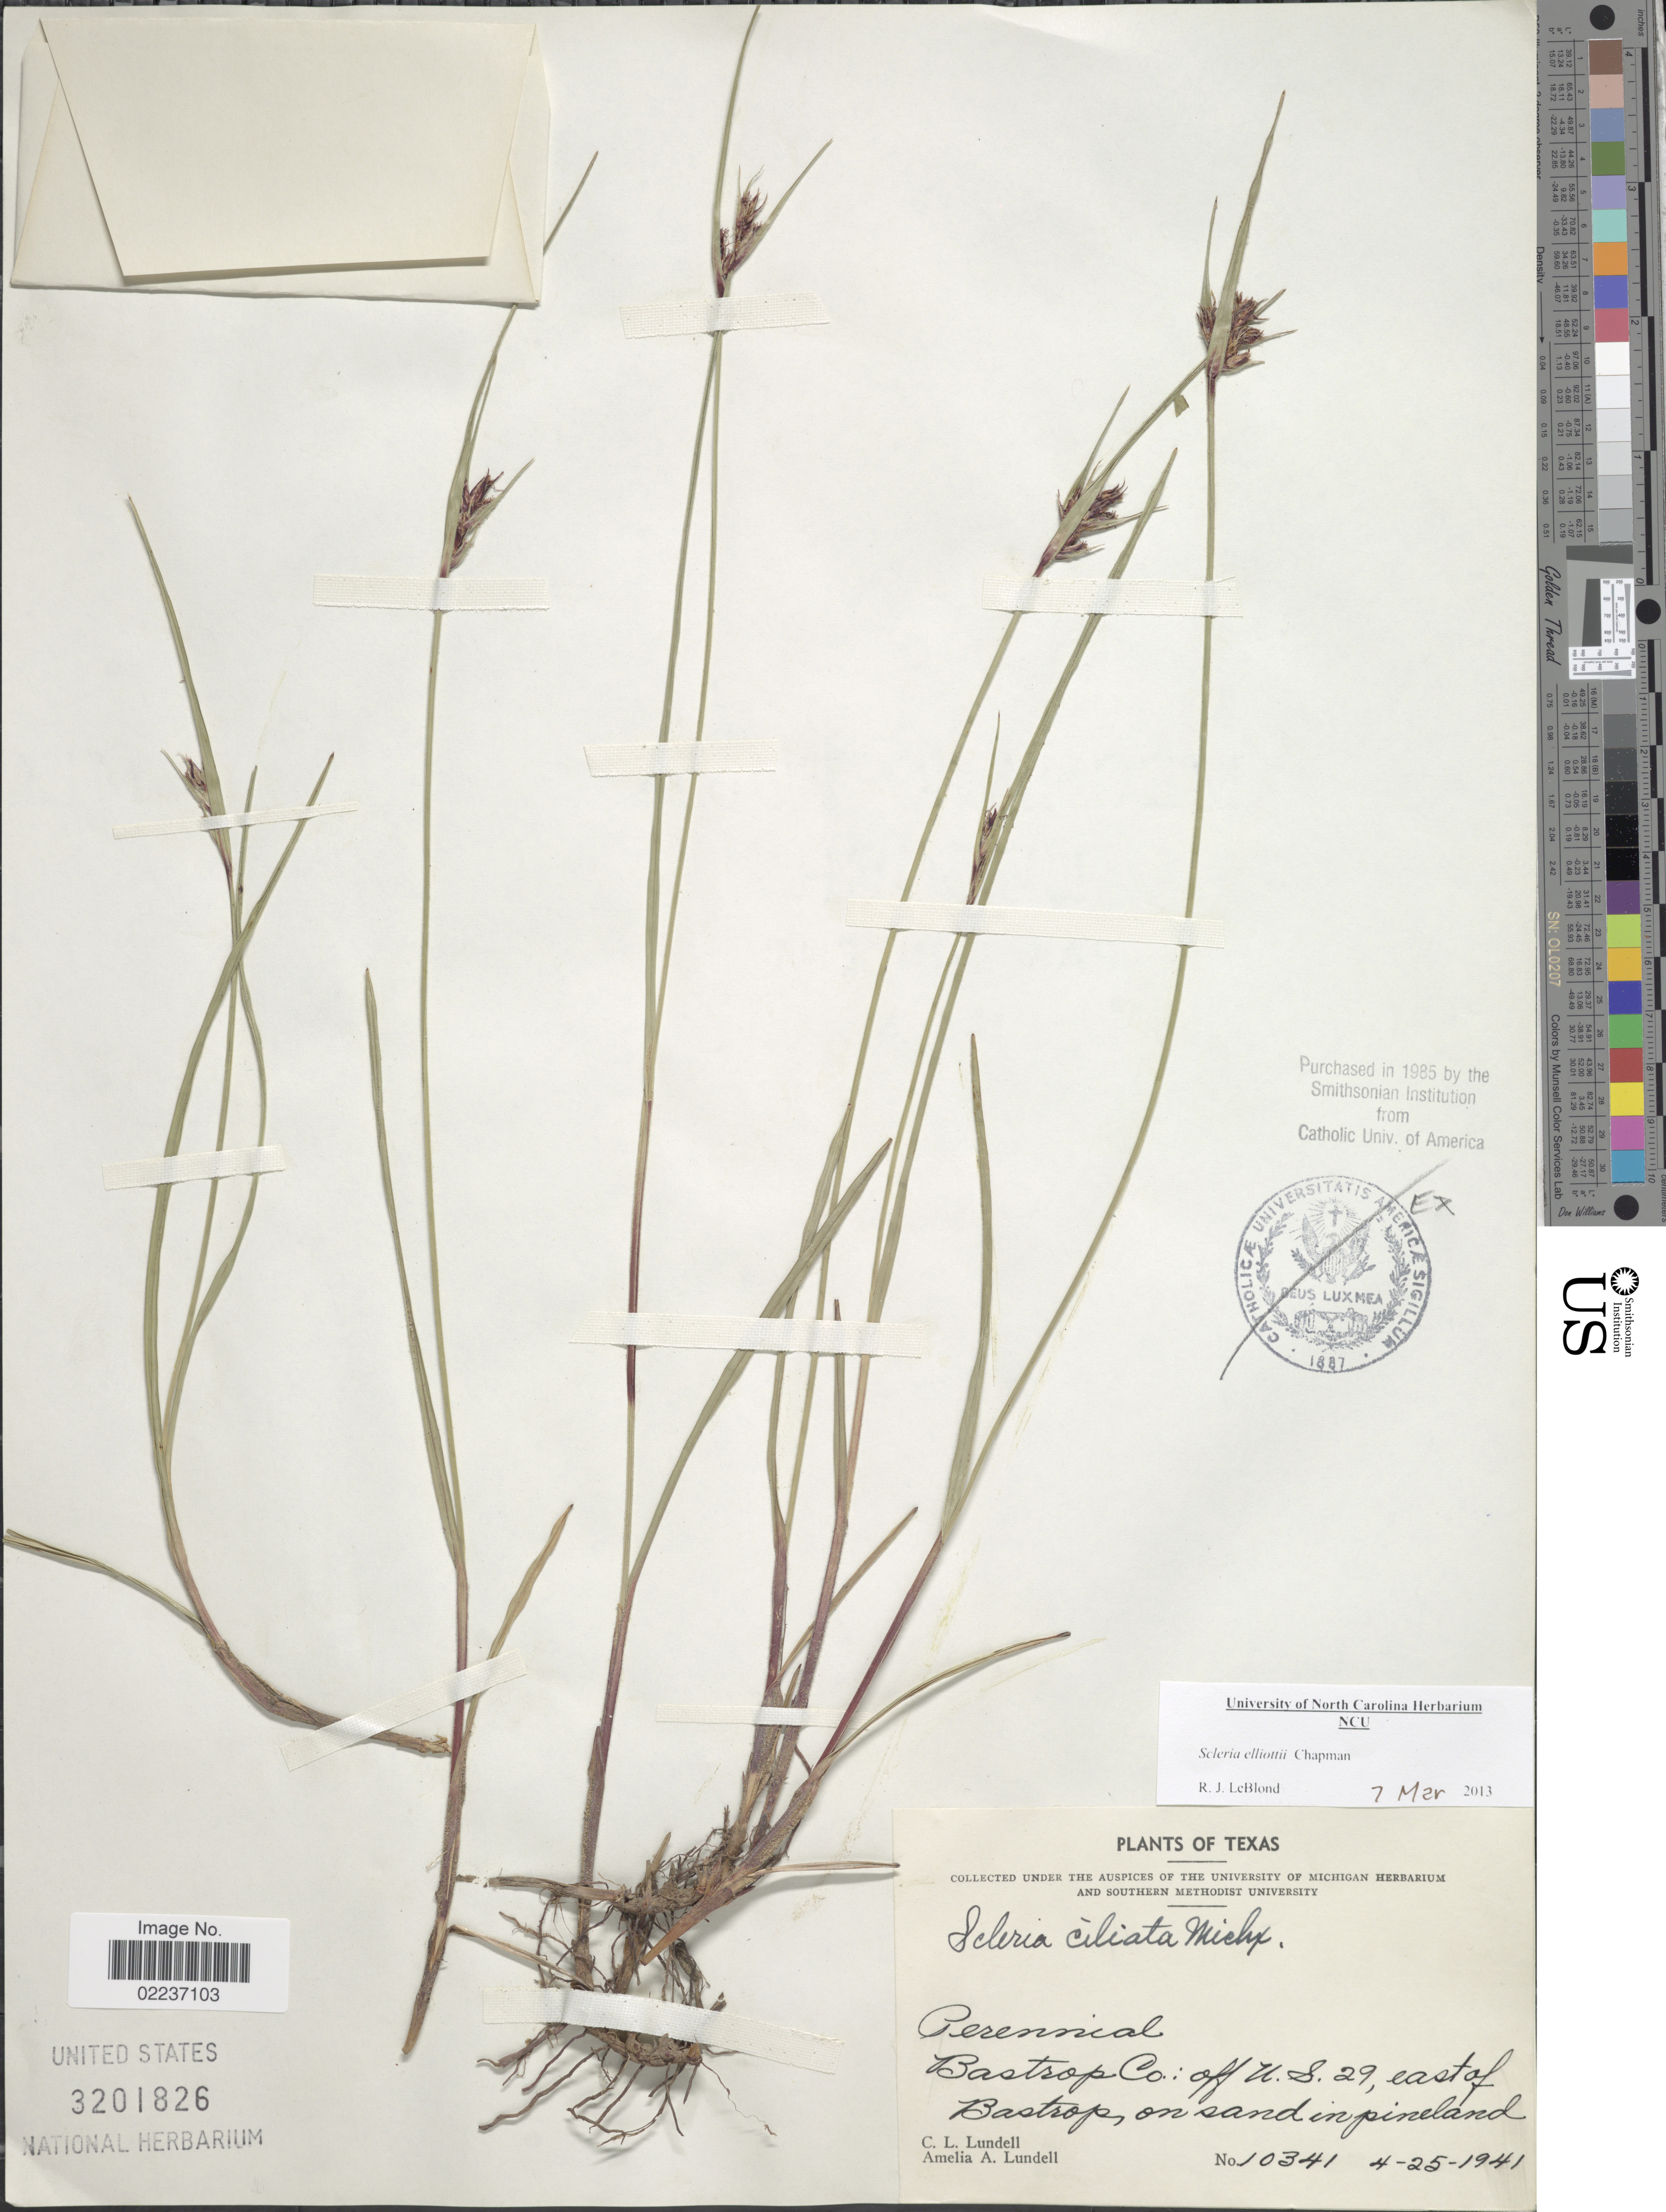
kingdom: Plantae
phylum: Tracheophyta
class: Liliopsida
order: Poales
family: Cyperaceae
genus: Scleria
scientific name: Scleria ciliata var. elliottii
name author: (Chapm.) Fernald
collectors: C. L. Lundell & A. A. Lundell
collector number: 10341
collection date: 1941-04-25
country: United States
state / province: Texas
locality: Perennial, Bastrop Co., off N.S. 29, east of Bastrop, on sand in pineland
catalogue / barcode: US 3201826